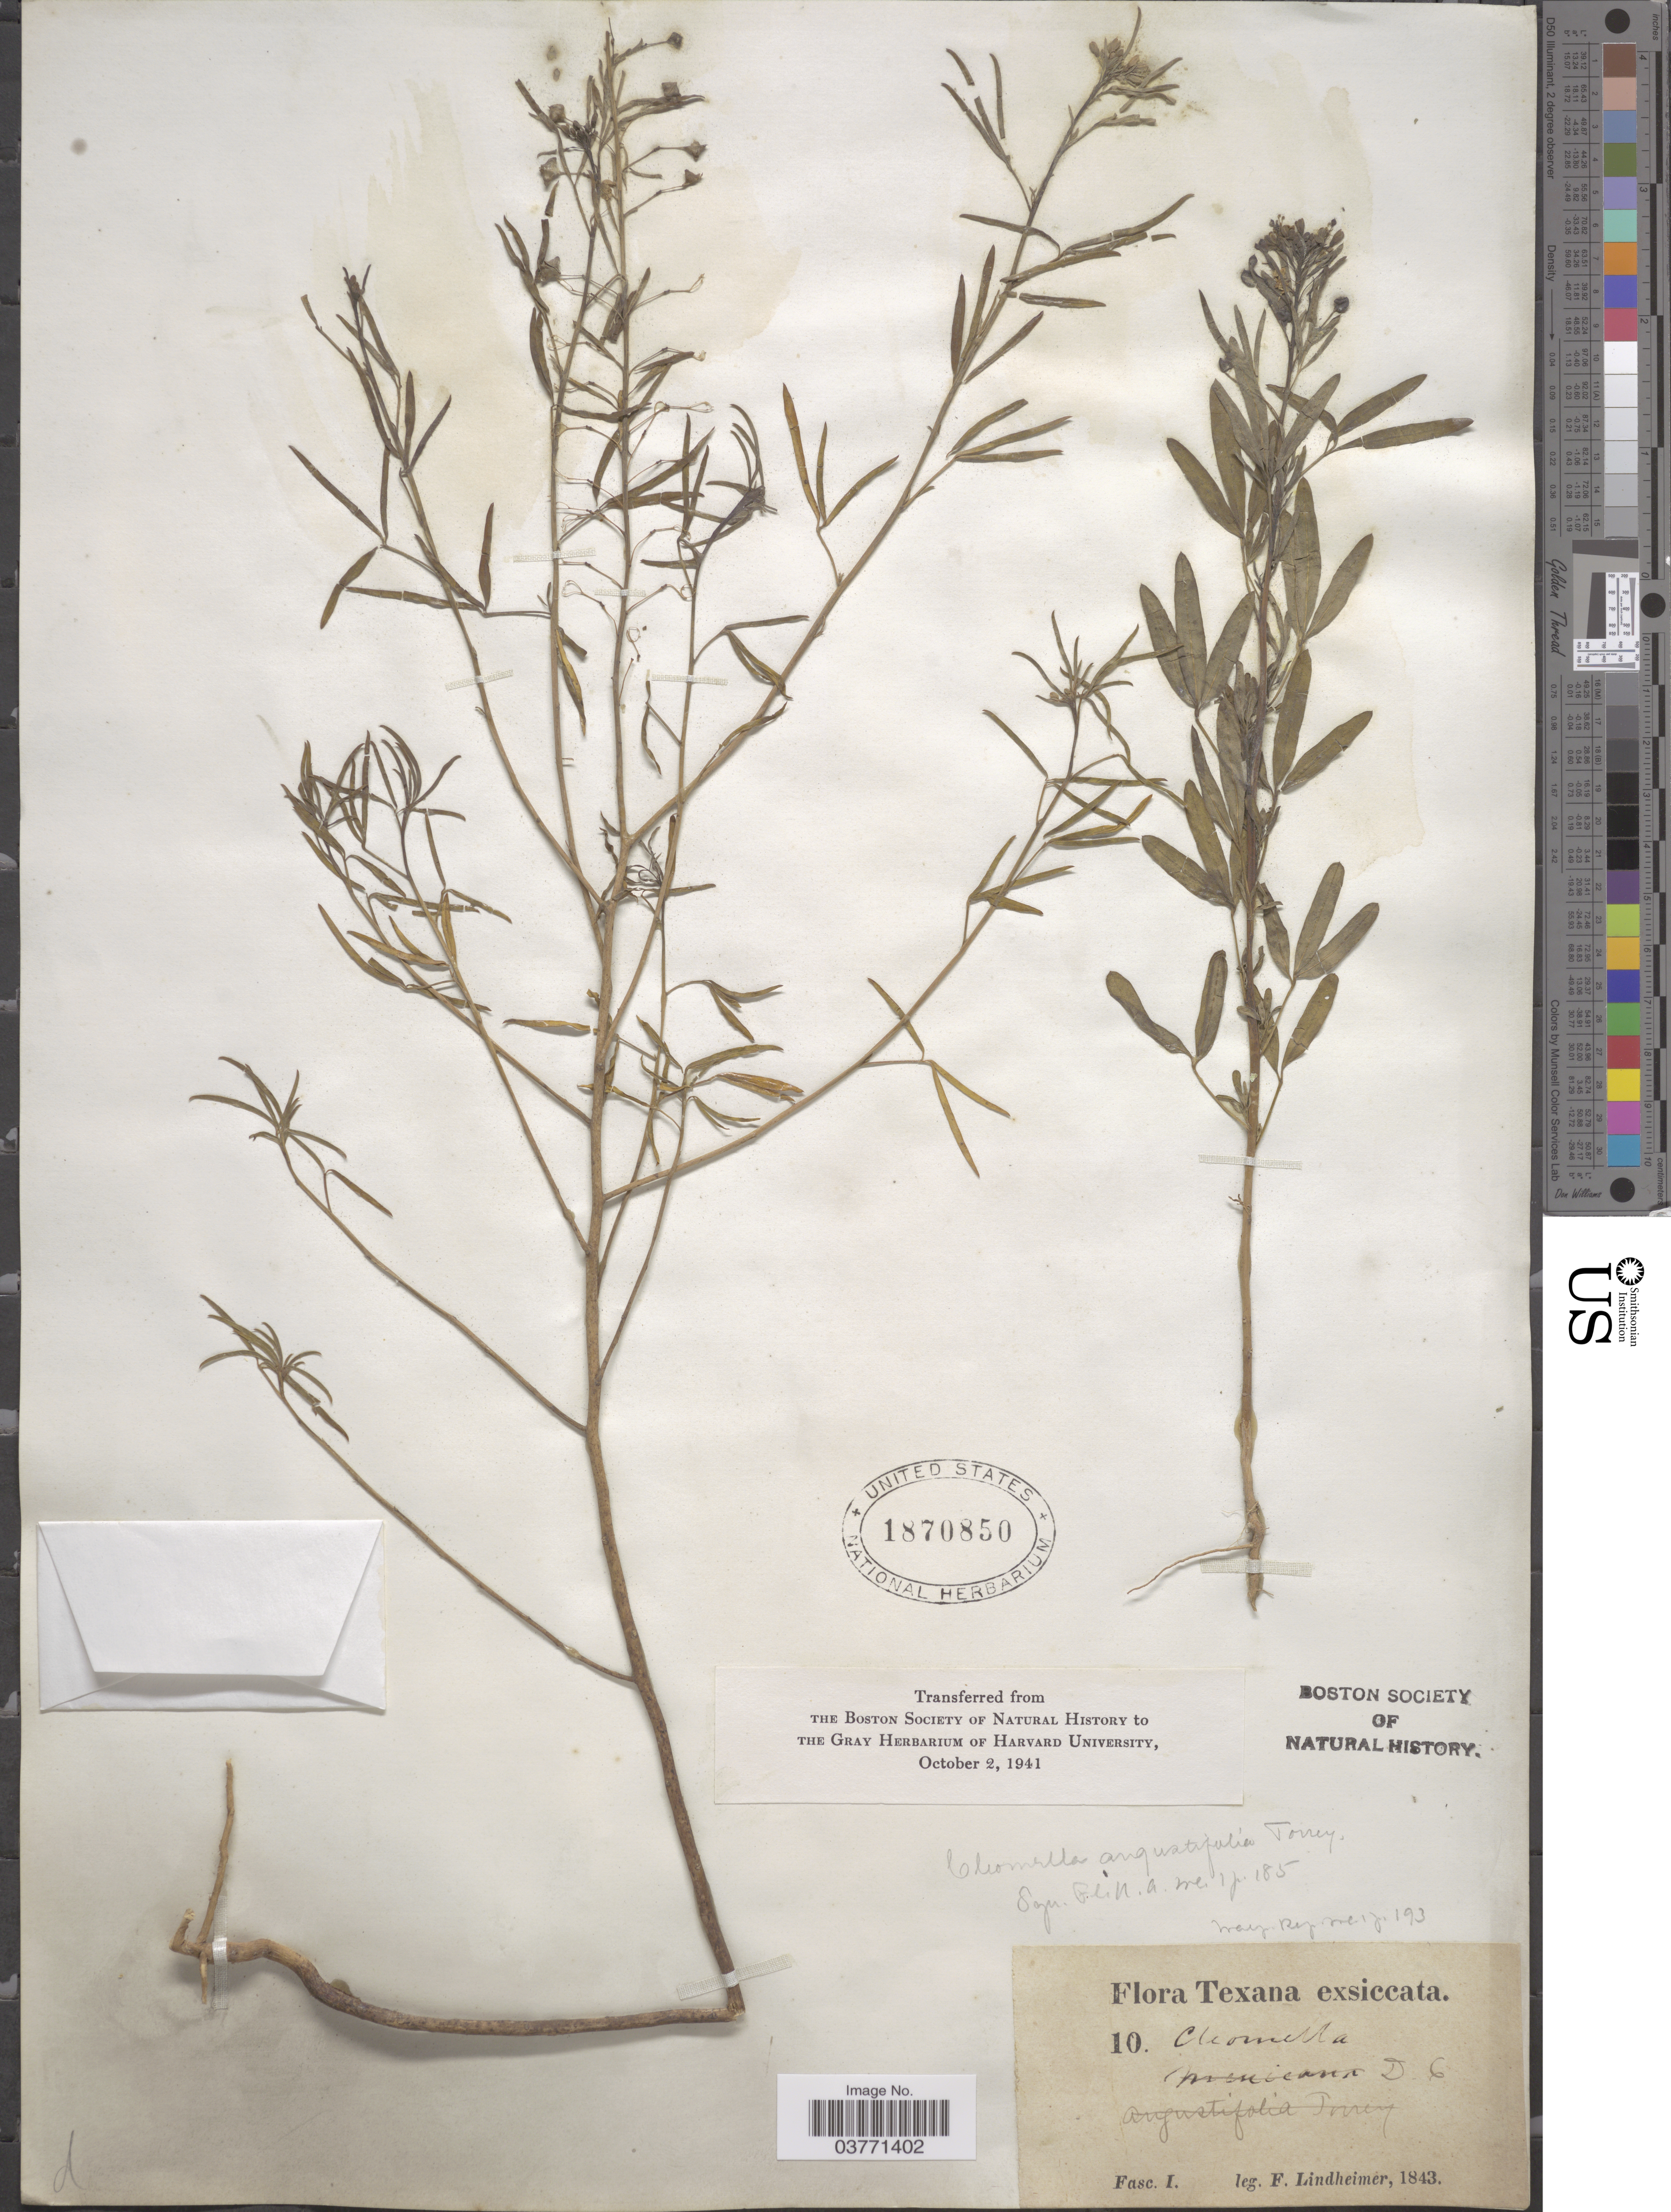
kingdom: Plantae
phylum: Tracheophyta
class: Magnoliopsida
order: Brassicales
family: Cleomaceae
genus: Cleomella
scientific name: Cleomella angustifolia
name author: Torr.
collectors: F. Lindheimer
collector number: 10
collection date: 1843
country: United States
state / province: Texas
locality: Fasc. I. [unsure placement]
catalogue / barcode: US 1870850